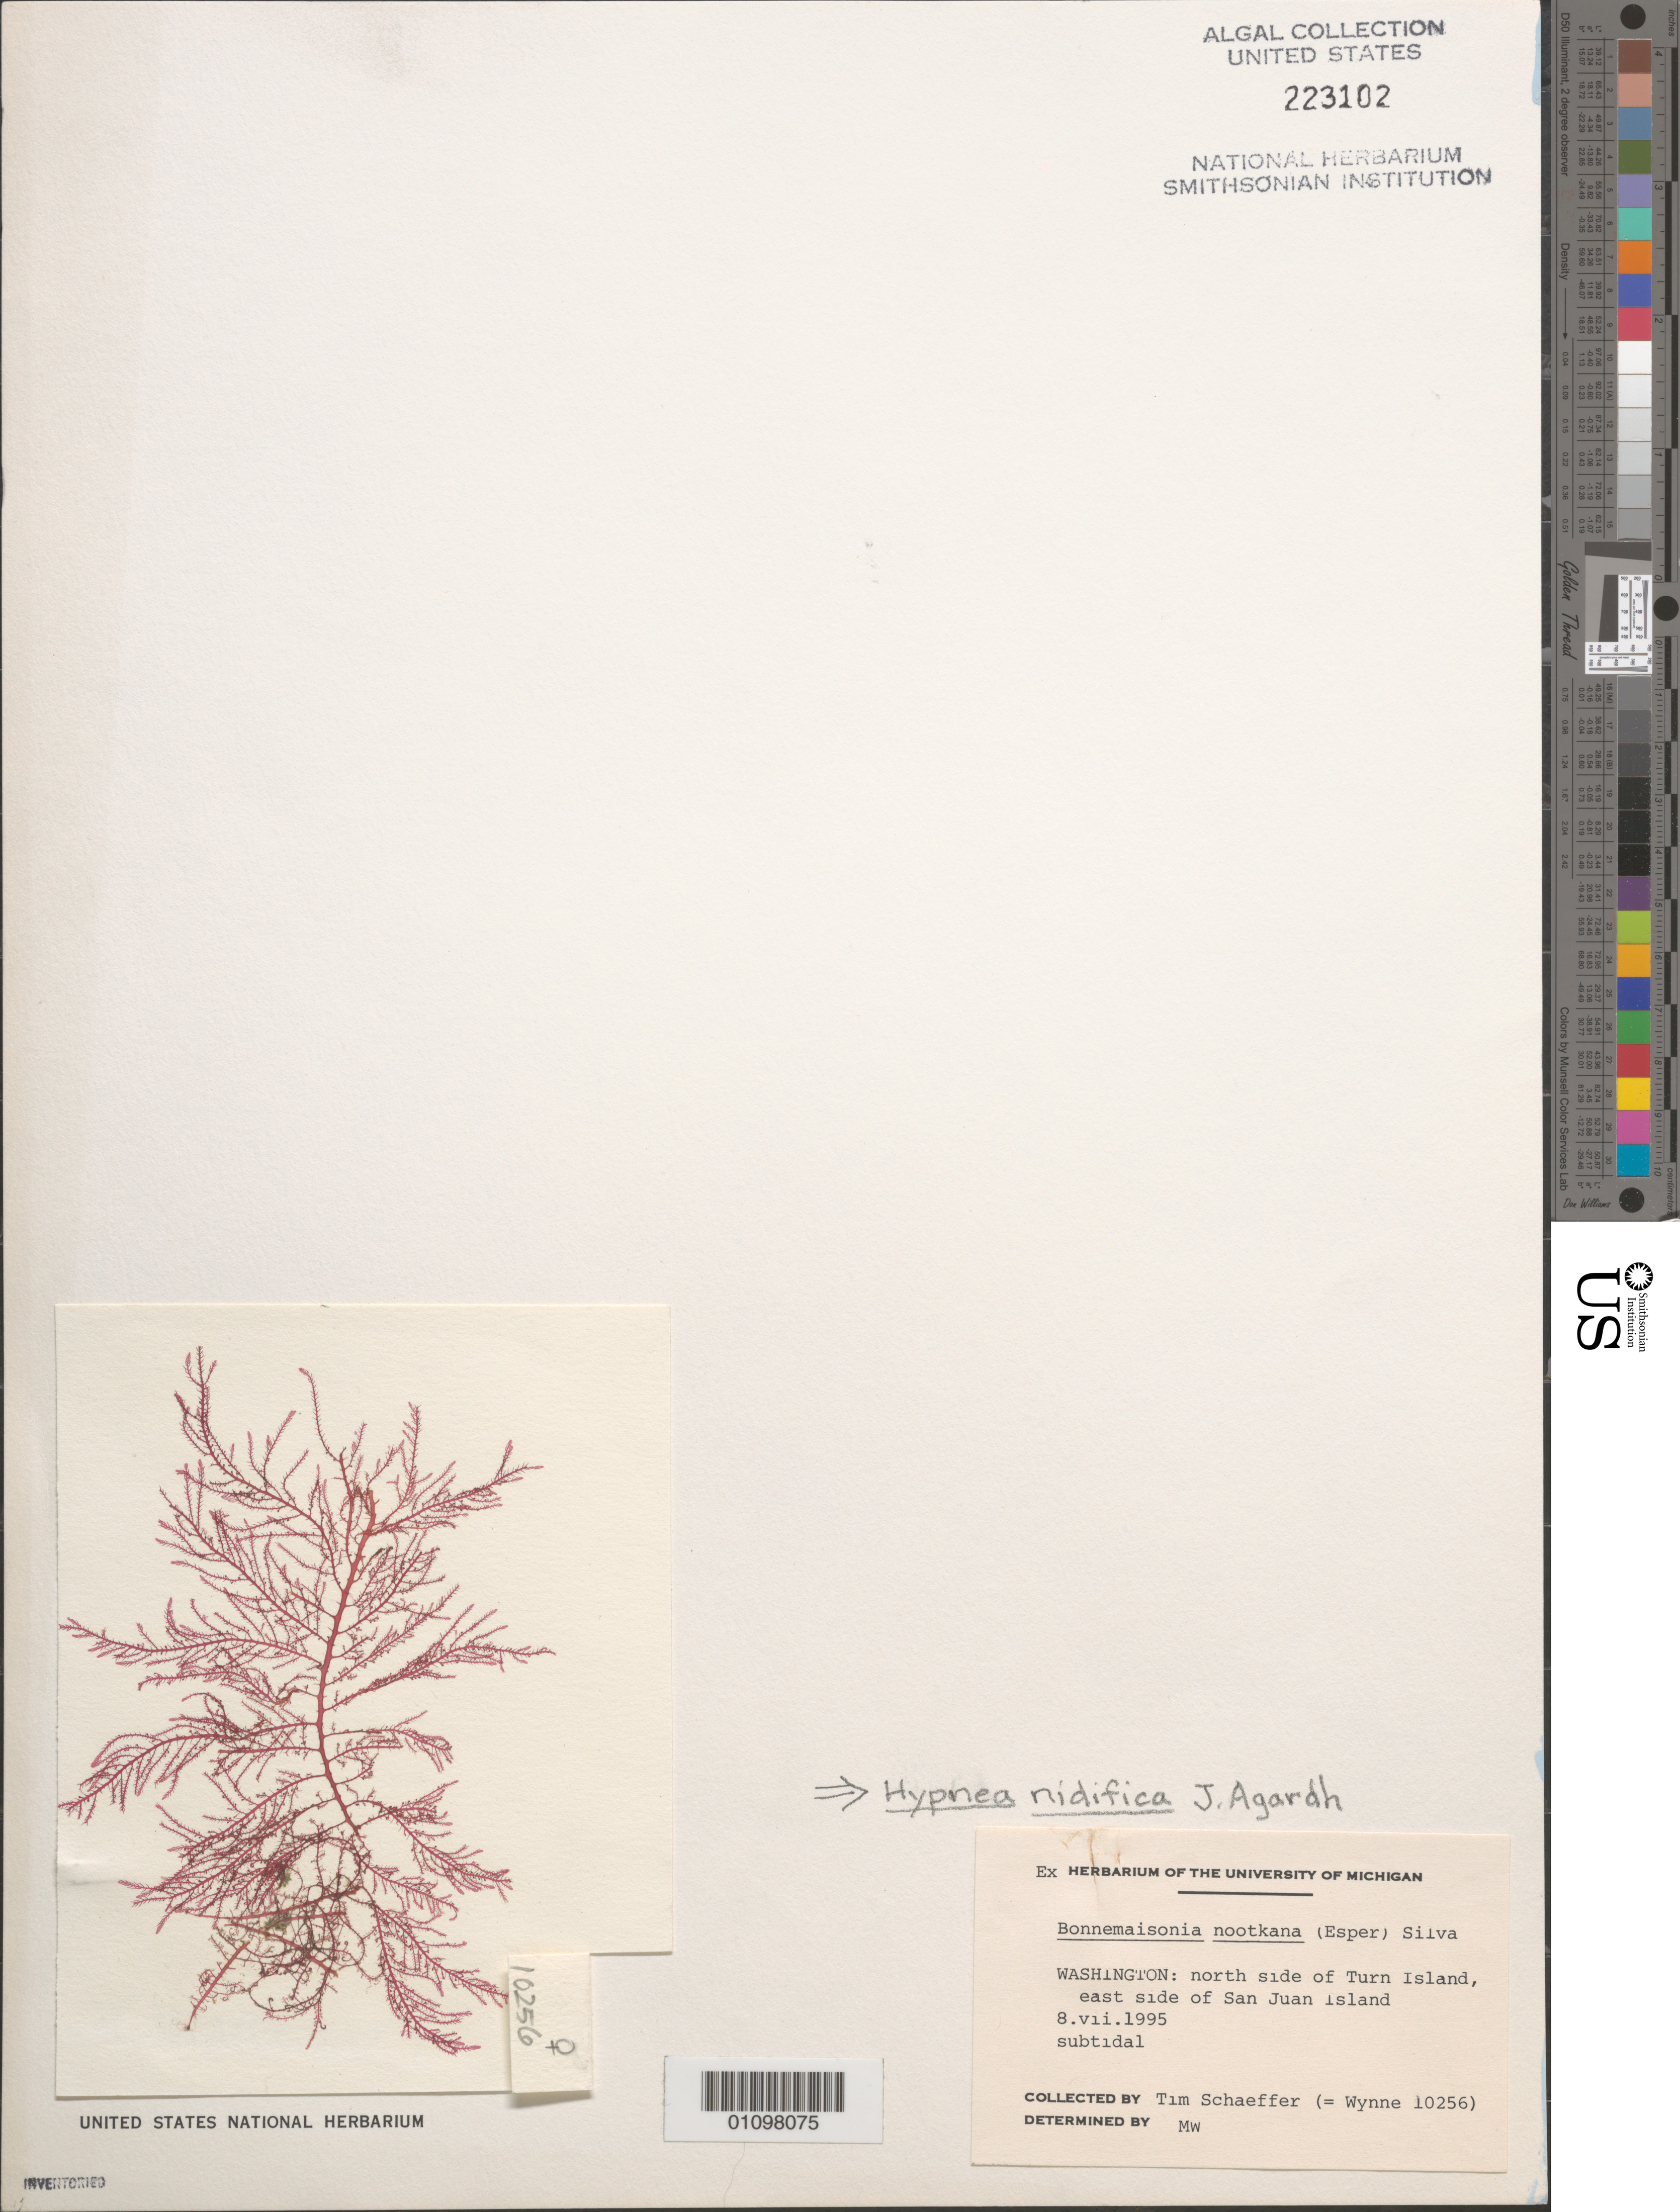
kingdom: Plantae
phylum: Rhodophyta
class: Florideophyceae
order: Gigartinales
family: Cystocloniaceae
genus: Hypnea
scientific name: Hypnea nidifica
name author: J. Agardh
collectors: T. Schaeffer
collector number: Wynne 10256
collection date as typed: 08 Jul 1995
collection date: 1995-07-08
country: United States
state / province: Washington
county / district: San Juan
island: Turn Island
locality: North side of Turn Island, by east side of San Juan Island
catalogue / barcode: US 223102